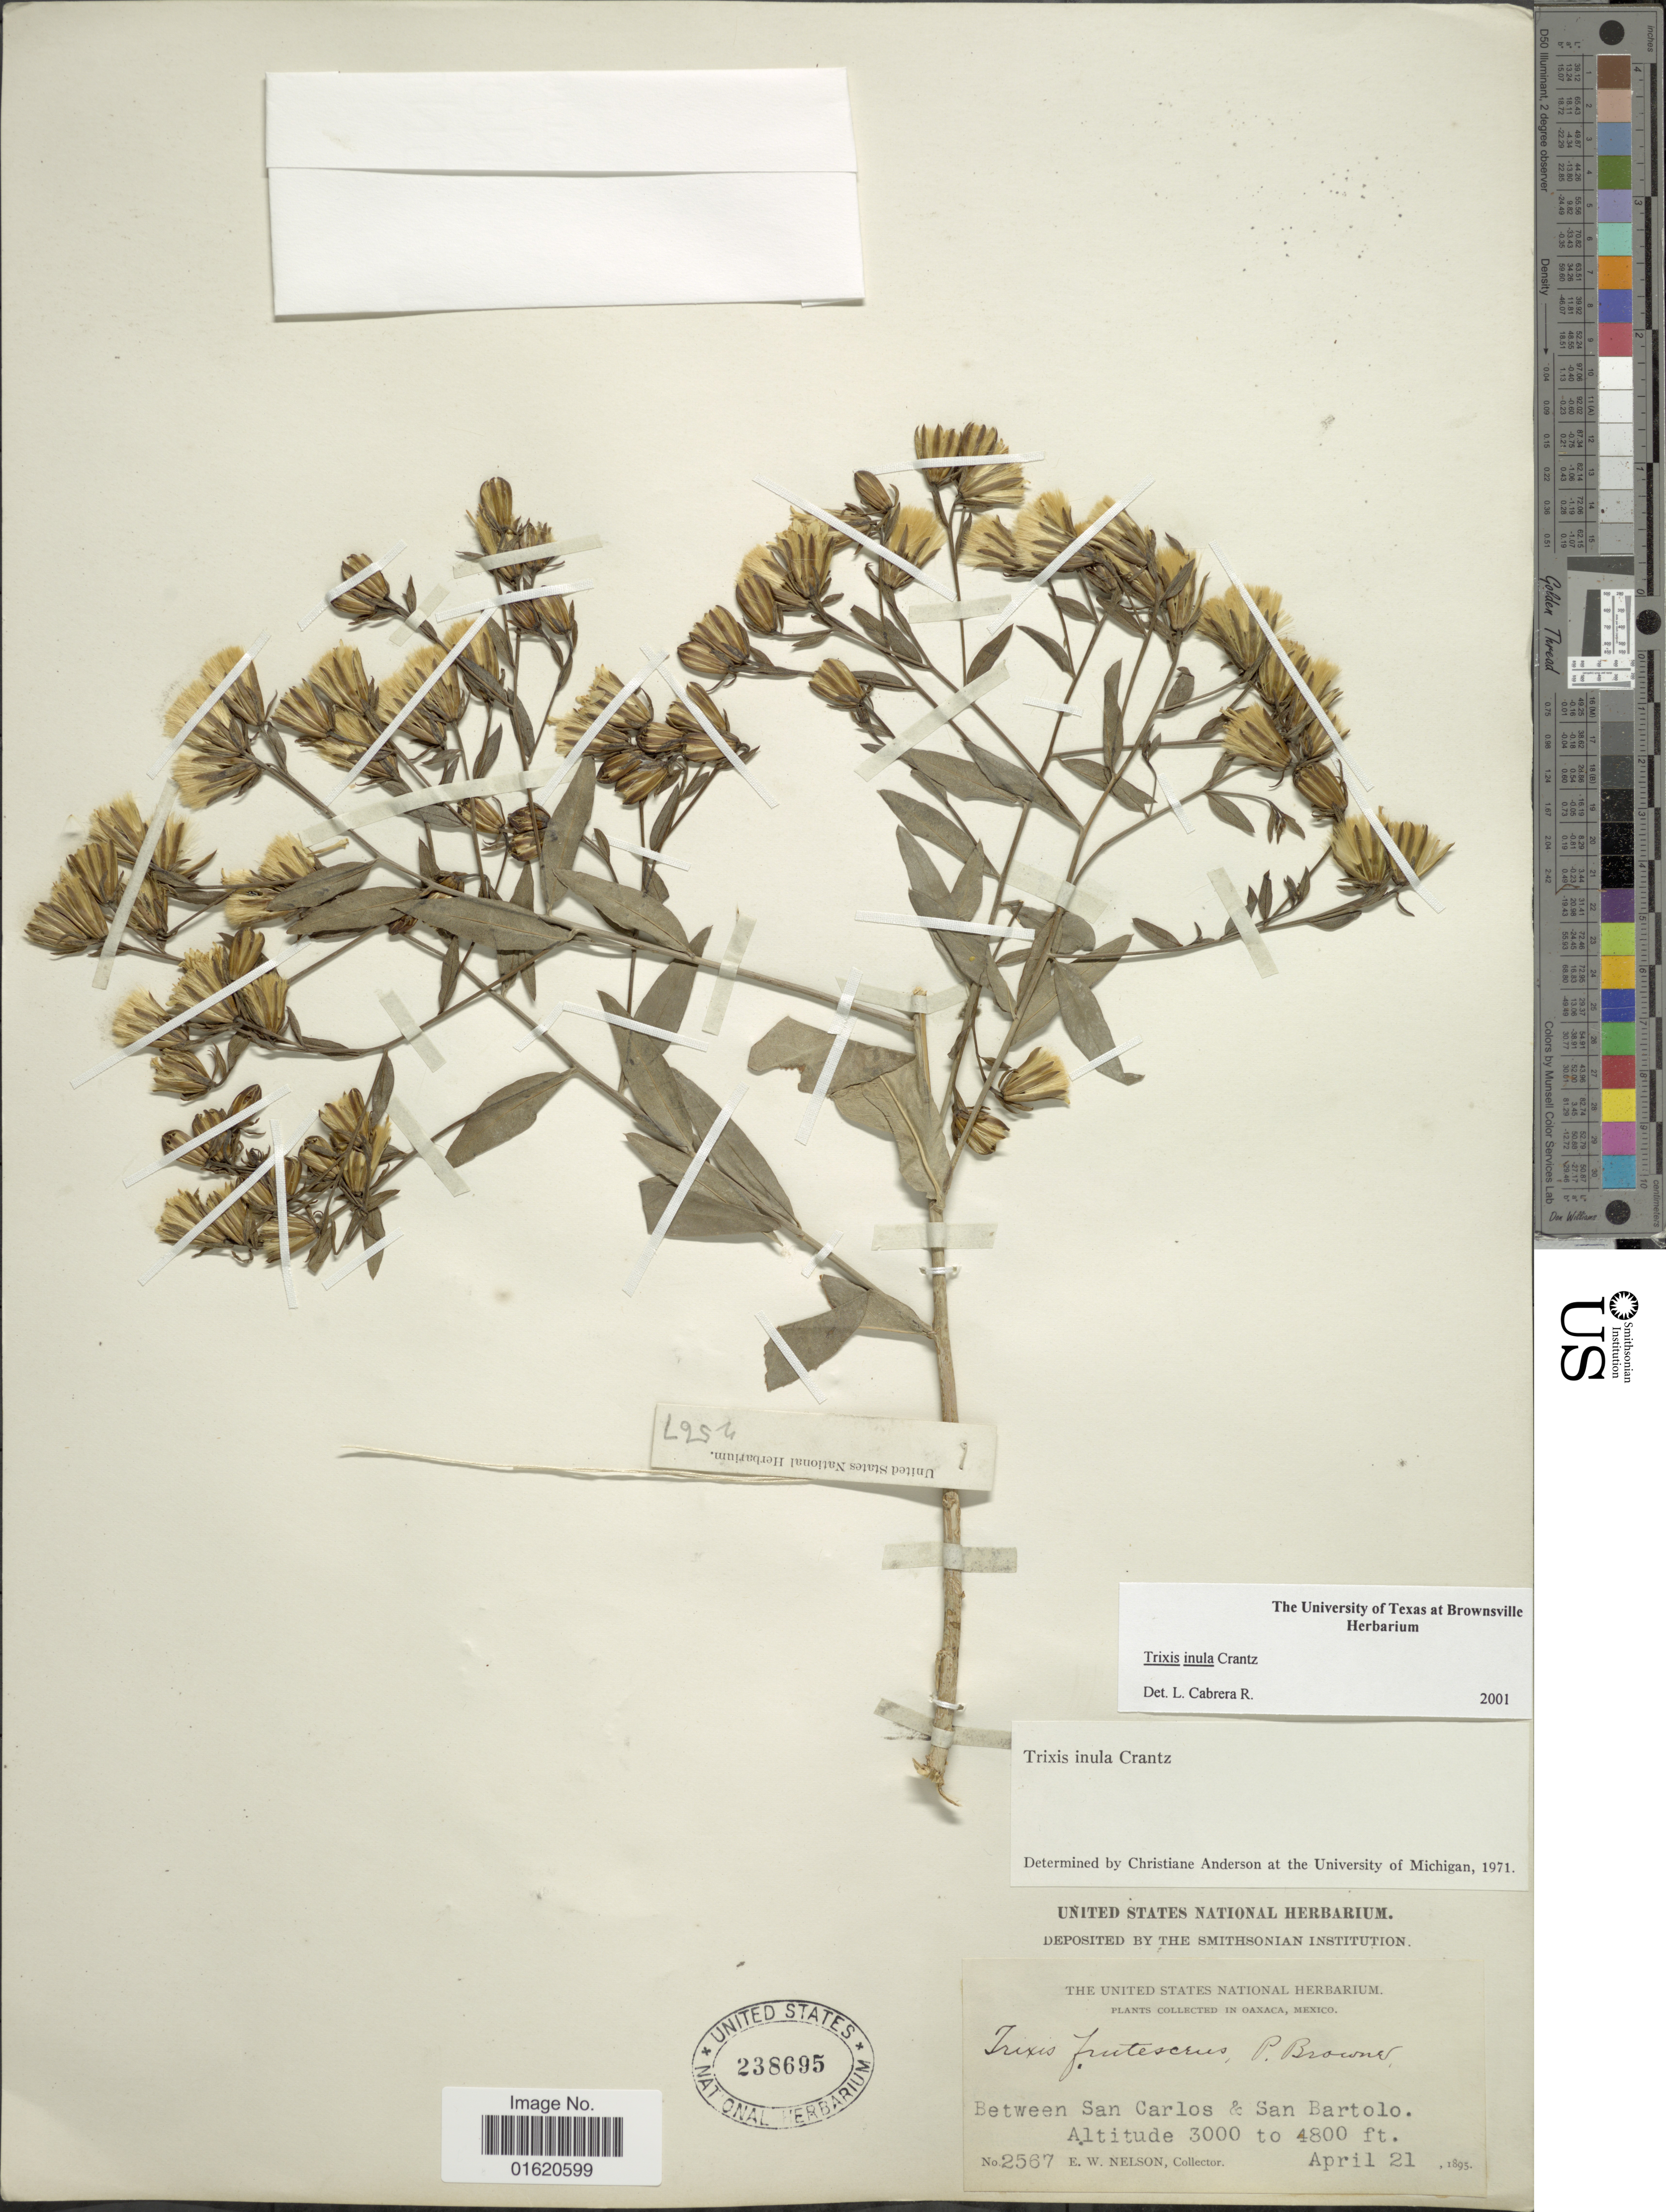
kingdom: Plantae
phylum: Tracheophyta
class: Magnoliopsida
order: Asterales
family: Asteraceae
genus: Trixis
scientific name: Trixis inula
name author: Crantz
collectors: E. W. Nelson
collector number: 2567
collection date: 1895-04-21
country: Mexico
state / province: Oaxaca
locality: Between San Carlos & San Bartolo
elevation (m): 914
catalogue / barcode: US 238695